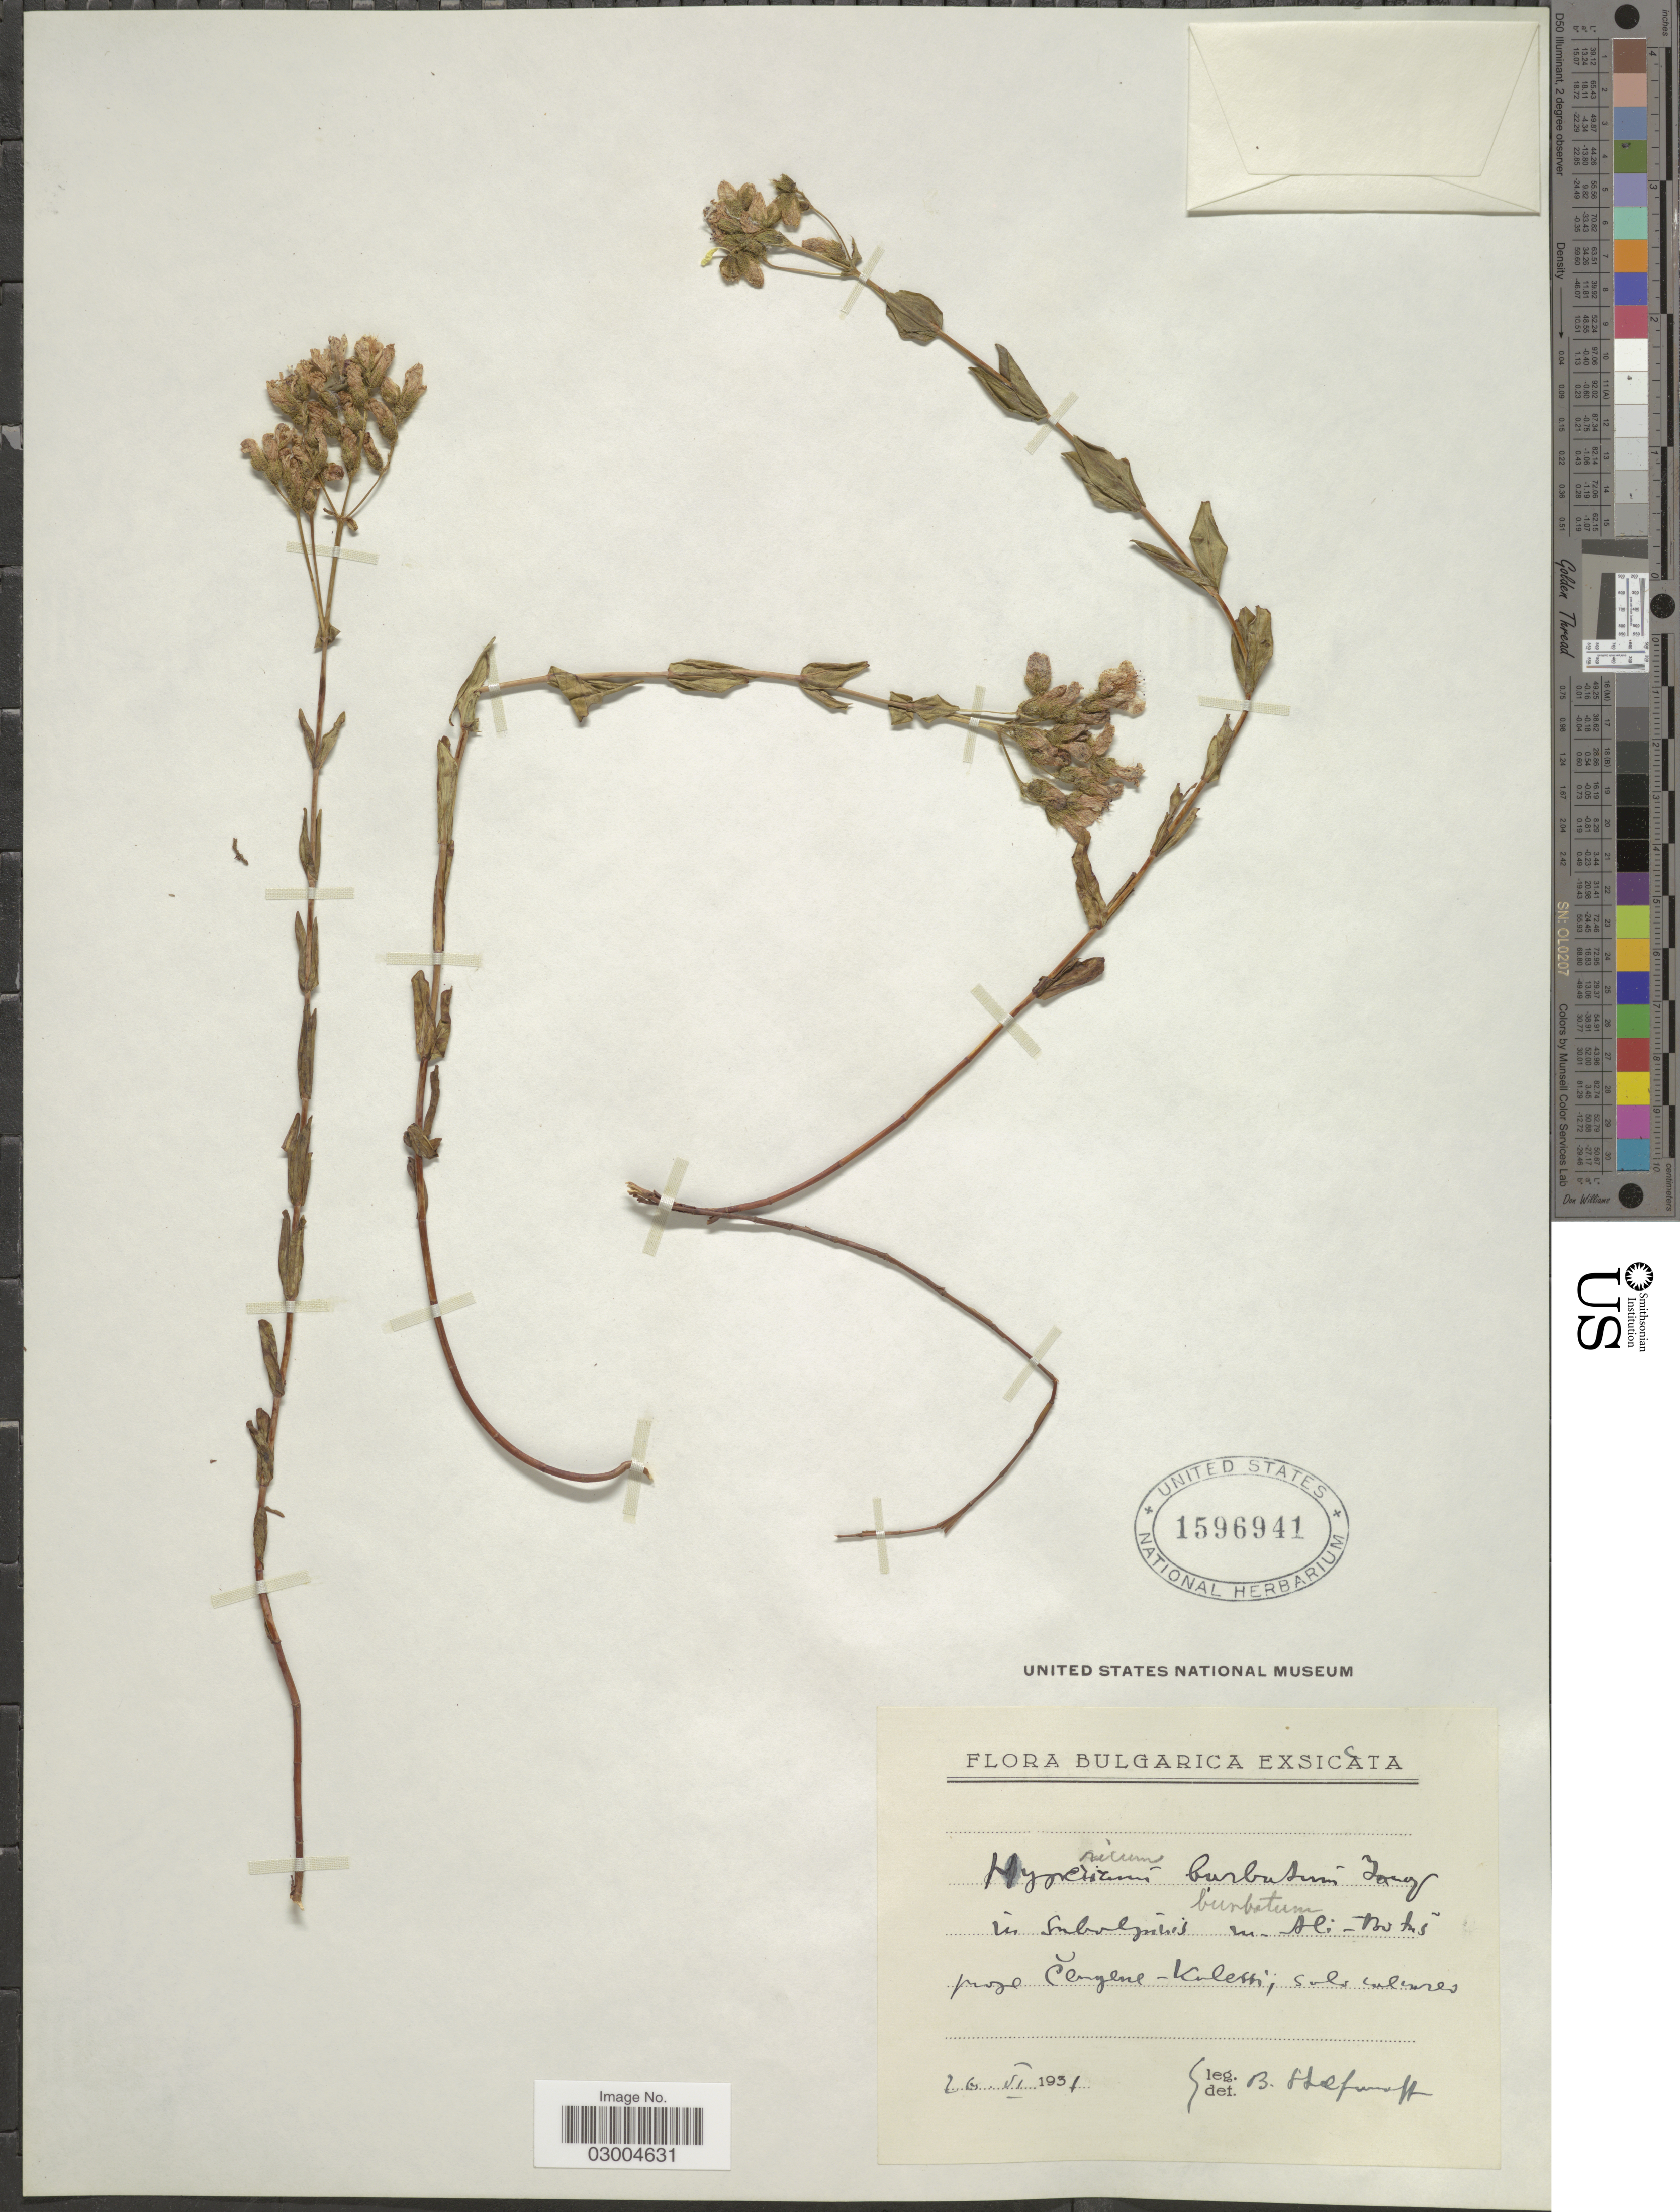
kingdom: Plantae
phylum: Tracheophyta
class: Magnoliopsida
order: Malpighiales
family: Hypericaceae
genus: Hypericum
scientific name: Hypericum barbatum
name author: Jacq.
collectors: B. Stefanoff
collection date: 1931-06-26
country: Bulgaria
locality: Ali-Botus prope Cengene-Kalessi. [interpreted]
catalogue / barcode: US 1596941